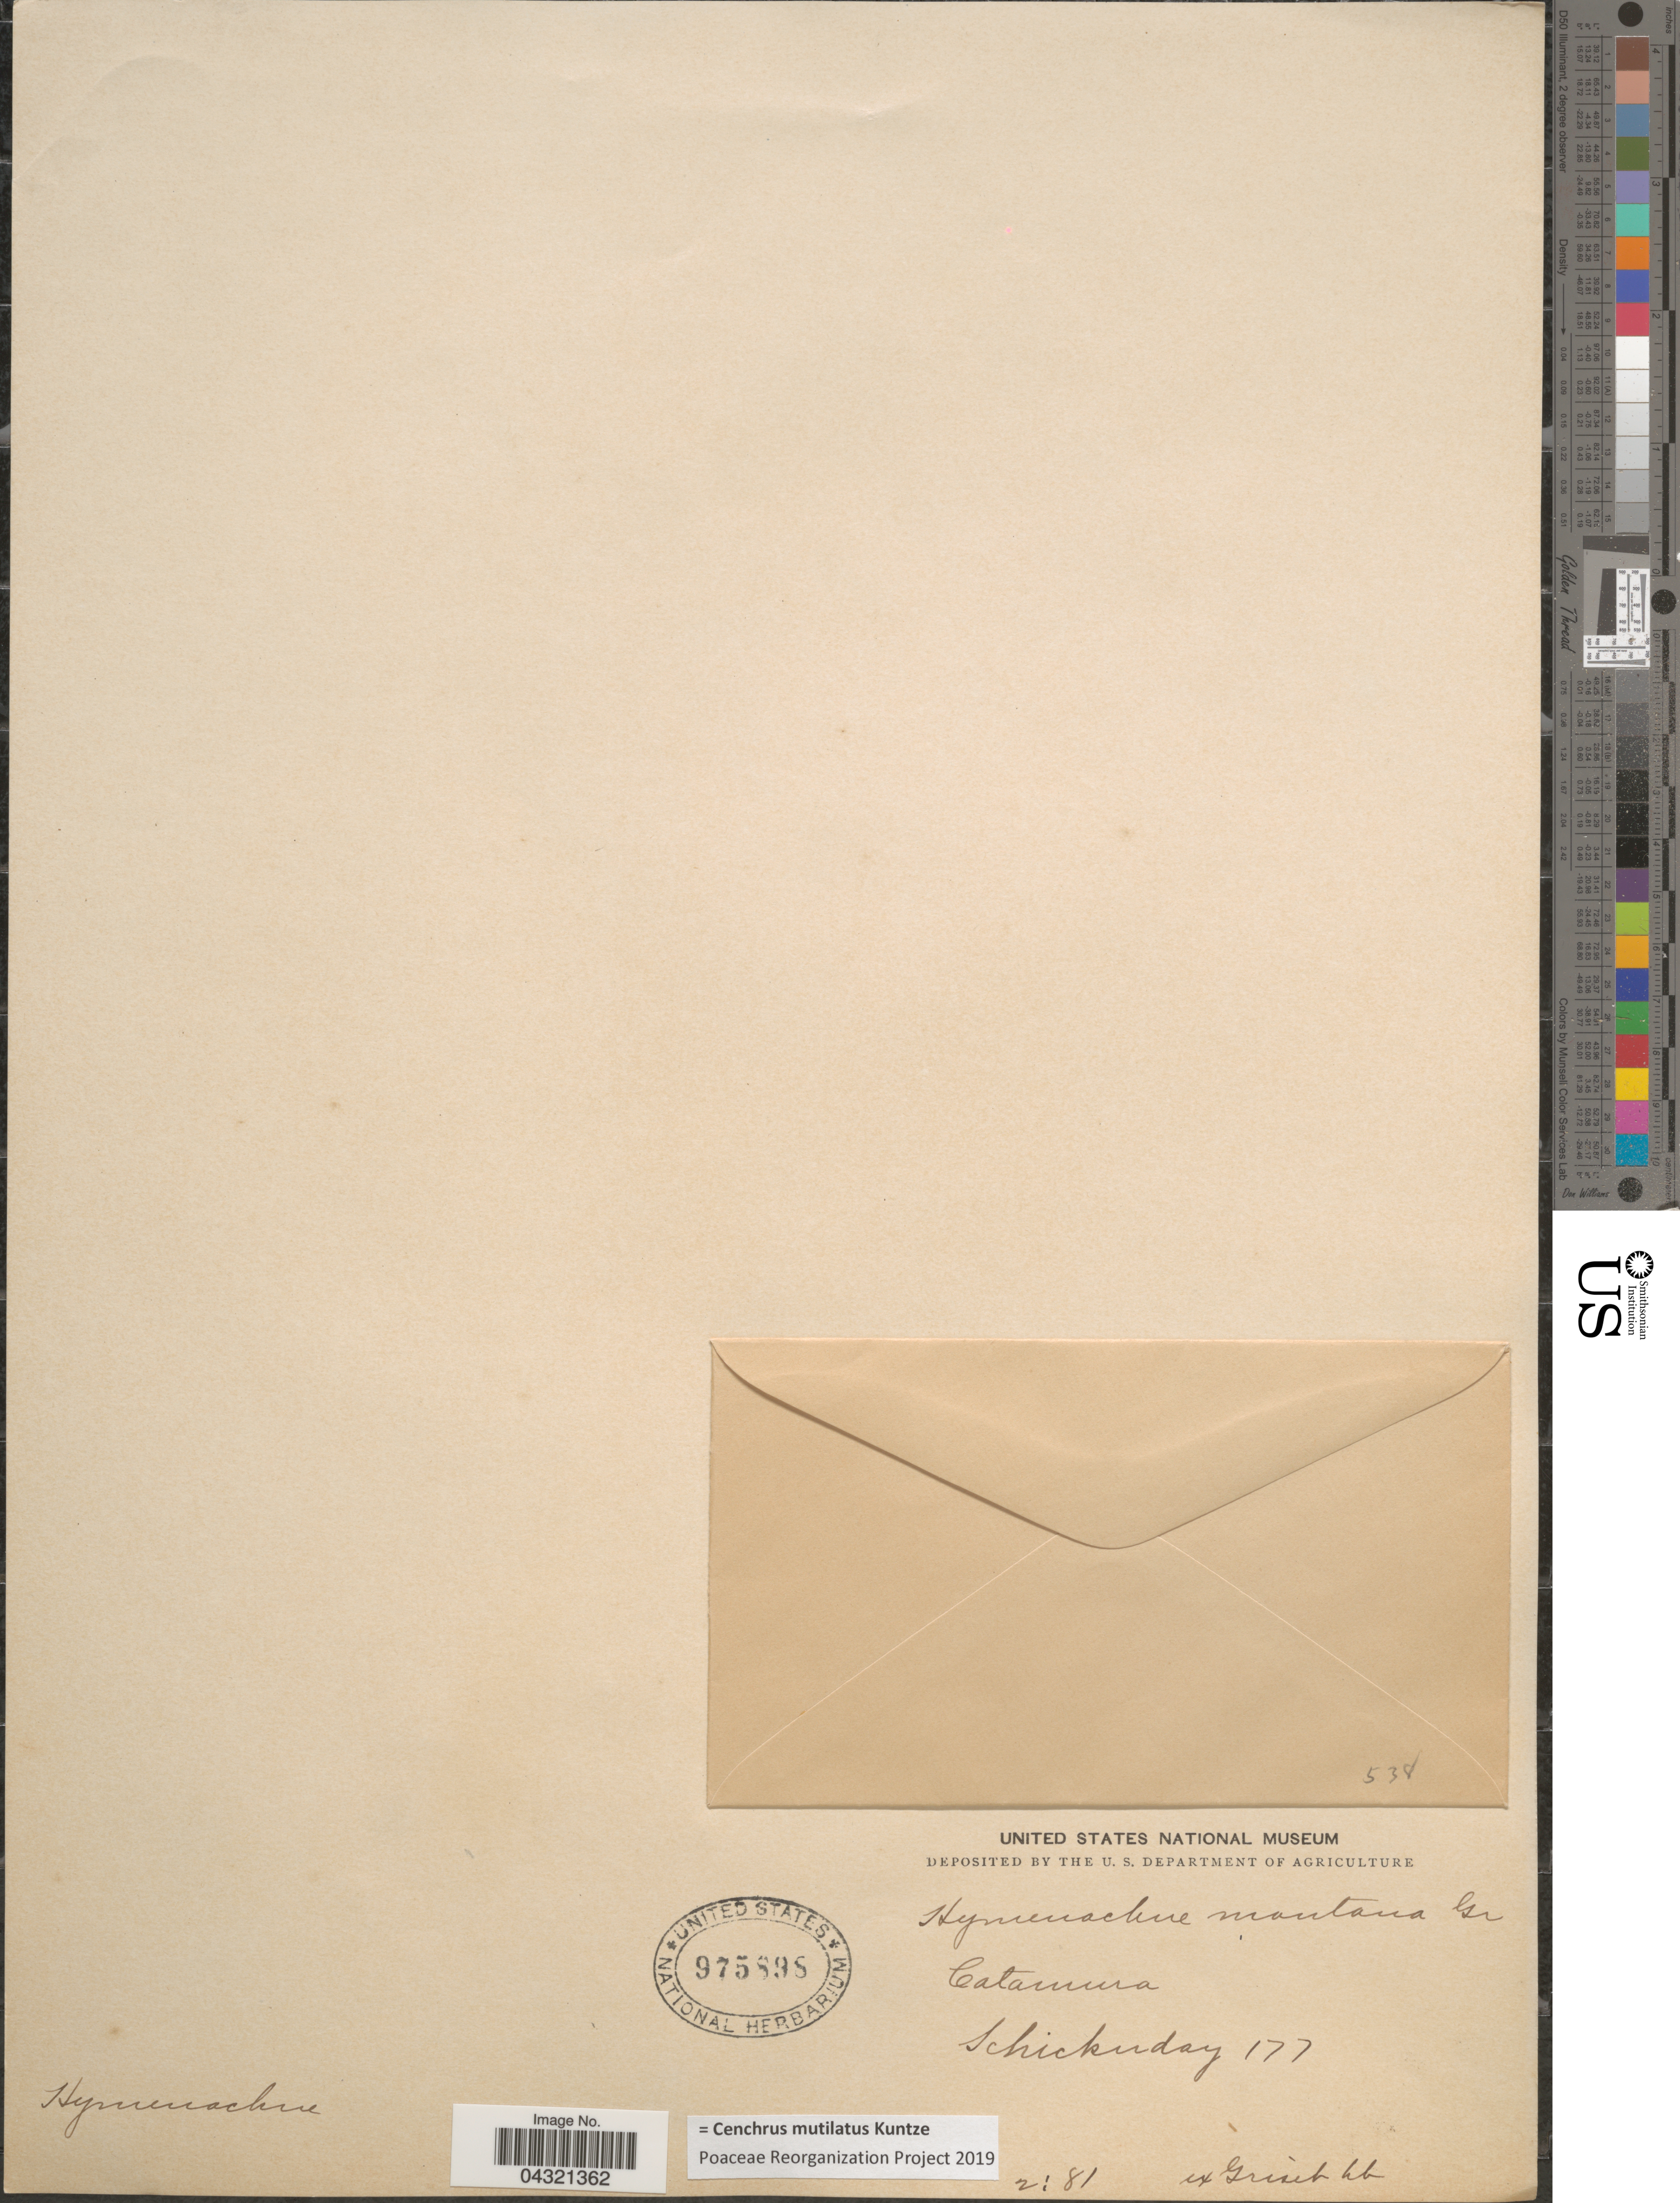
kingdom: Plantae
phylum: Tracheophyta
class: Liliopsida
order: Poales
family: Poaceae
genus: Cenchrus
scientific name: Cenchrus mutilatus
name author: Kuntze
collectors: Schickerday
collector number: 177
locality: Catamura.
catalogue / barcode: US 975898